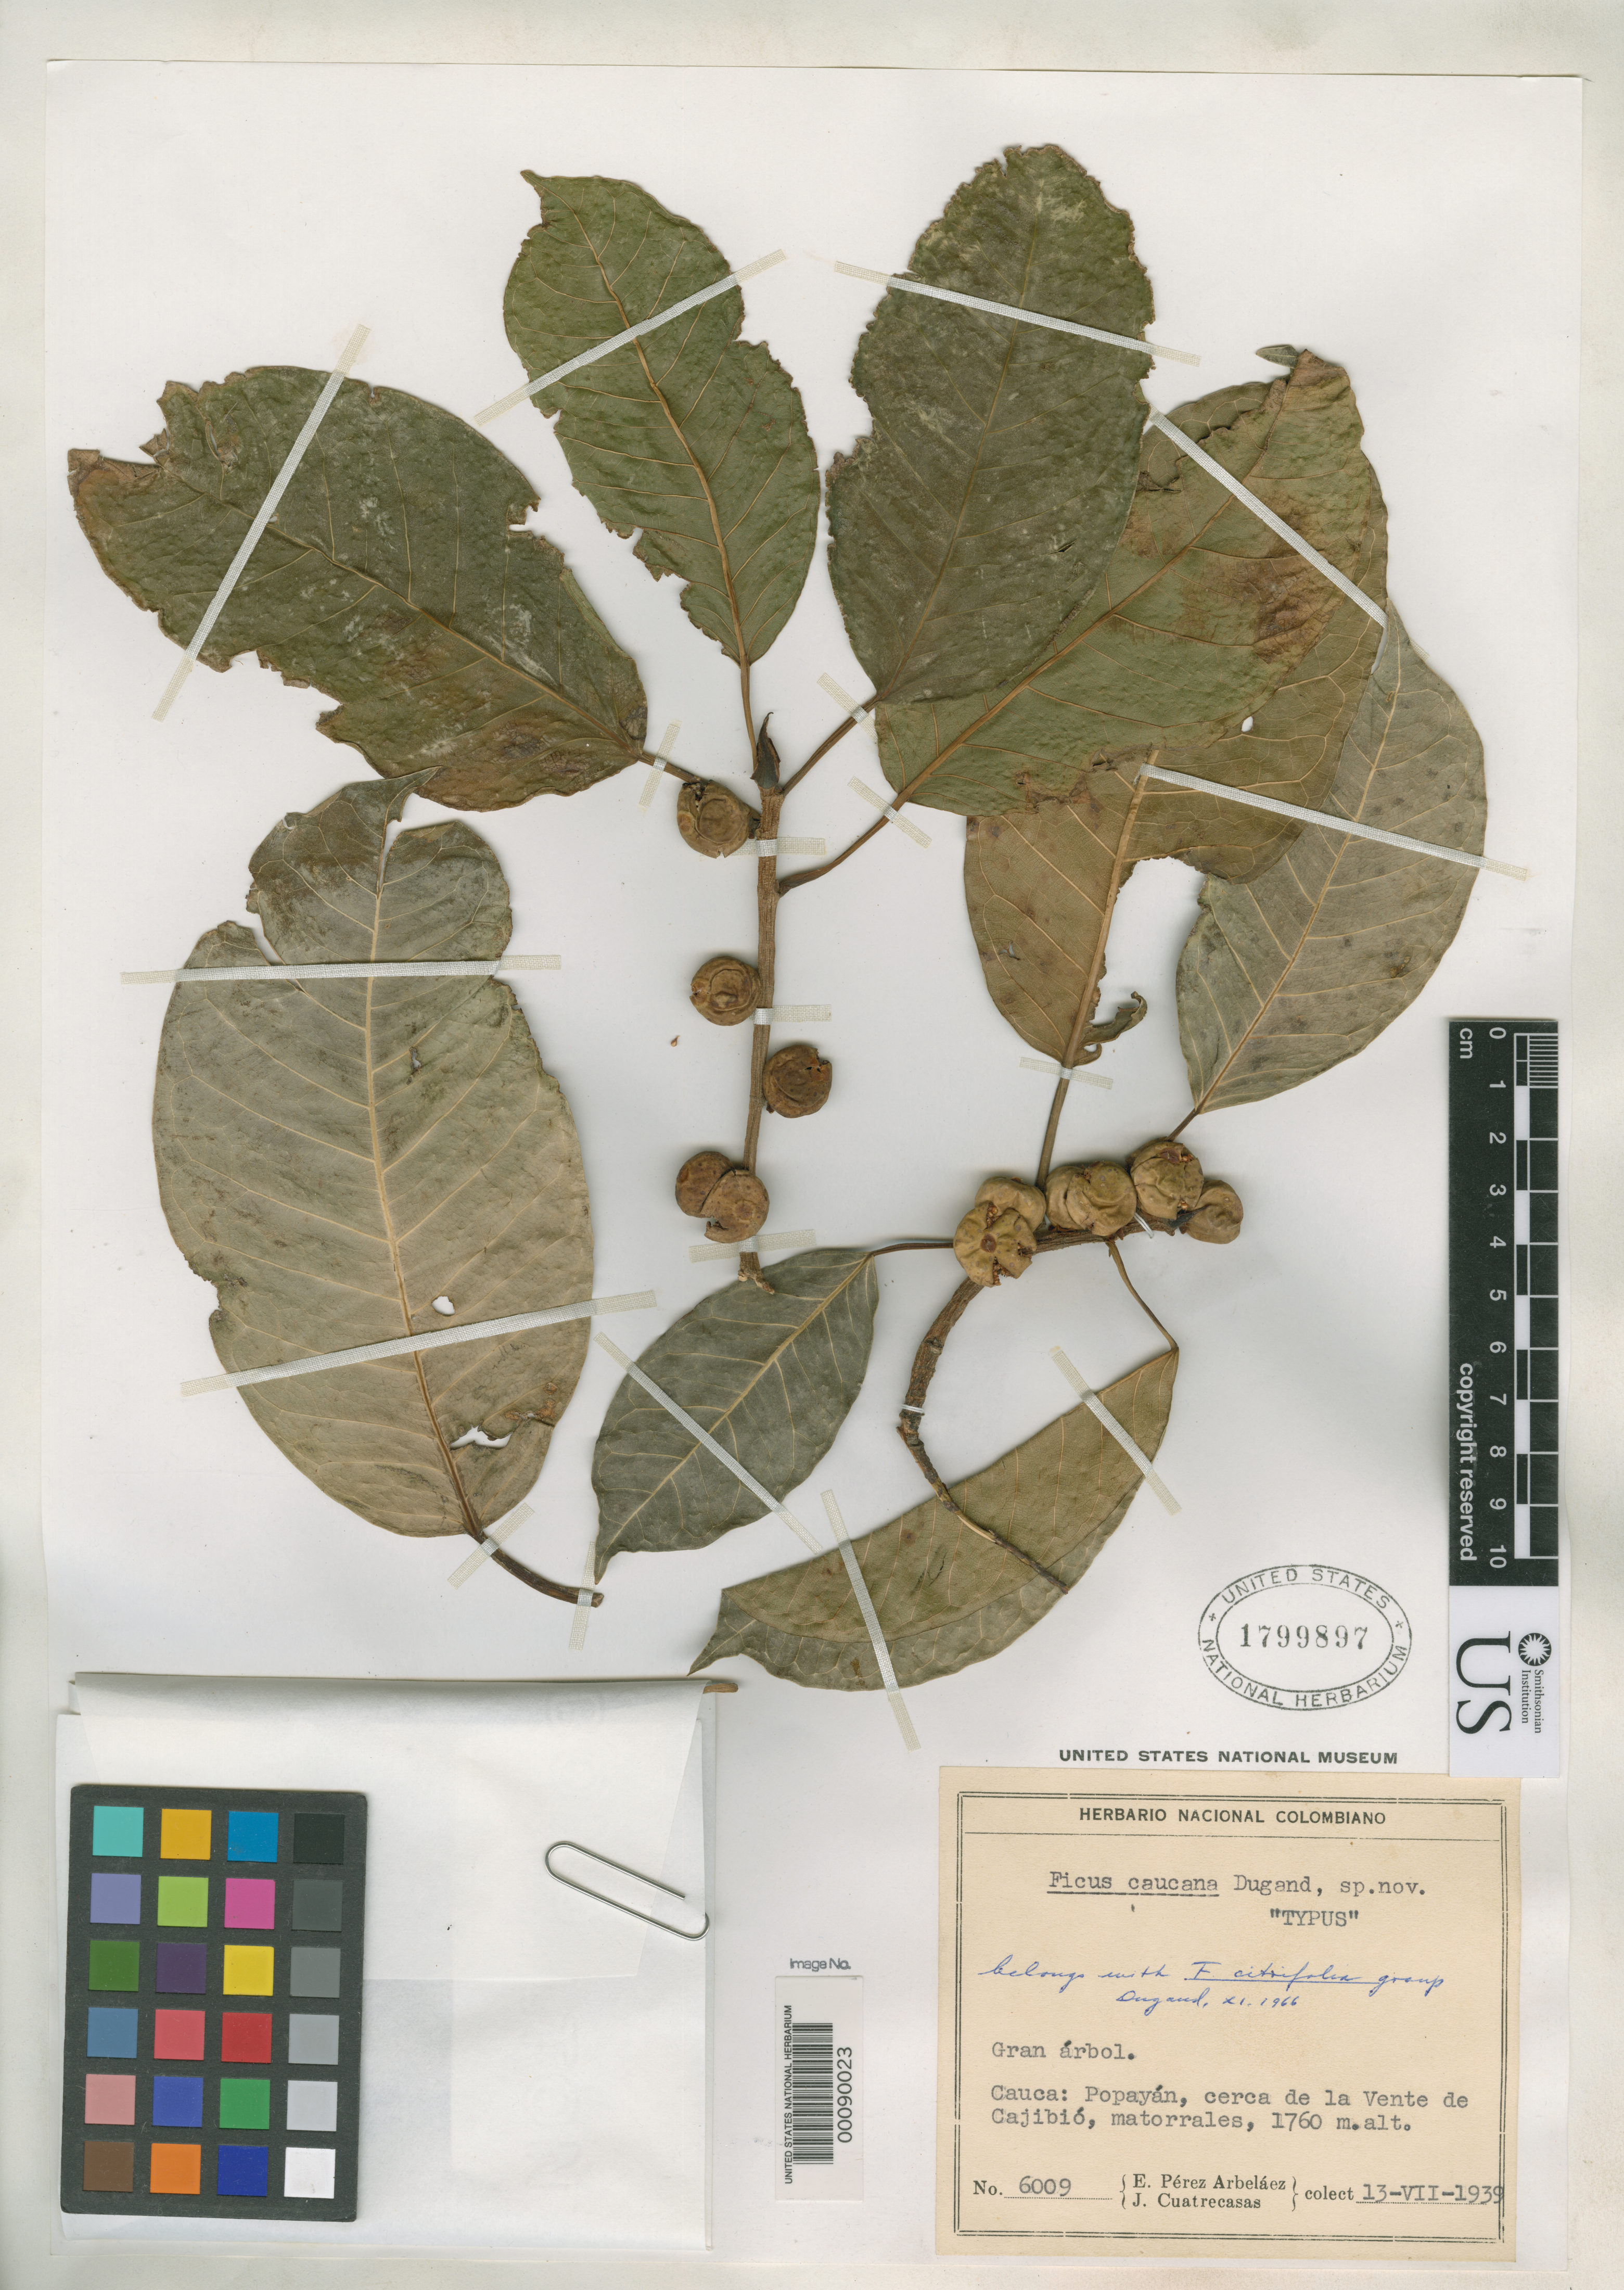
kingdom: Plantae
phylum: Tracheophyta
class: Magnoliopsida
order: Rosales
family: Moraceae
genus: Ficus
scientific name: Ficus caucana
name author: Dugand G.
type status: Isotype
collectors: E. Pérez Arbeláez & J. Cuatrecasas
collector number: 6009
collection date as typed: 13 Jul 1939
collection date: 1939-07-13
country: Colombia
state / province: Cauca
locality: Popayan, Cerca de La Vente de Cajibio.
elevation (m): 1760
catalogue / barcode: US 1799897